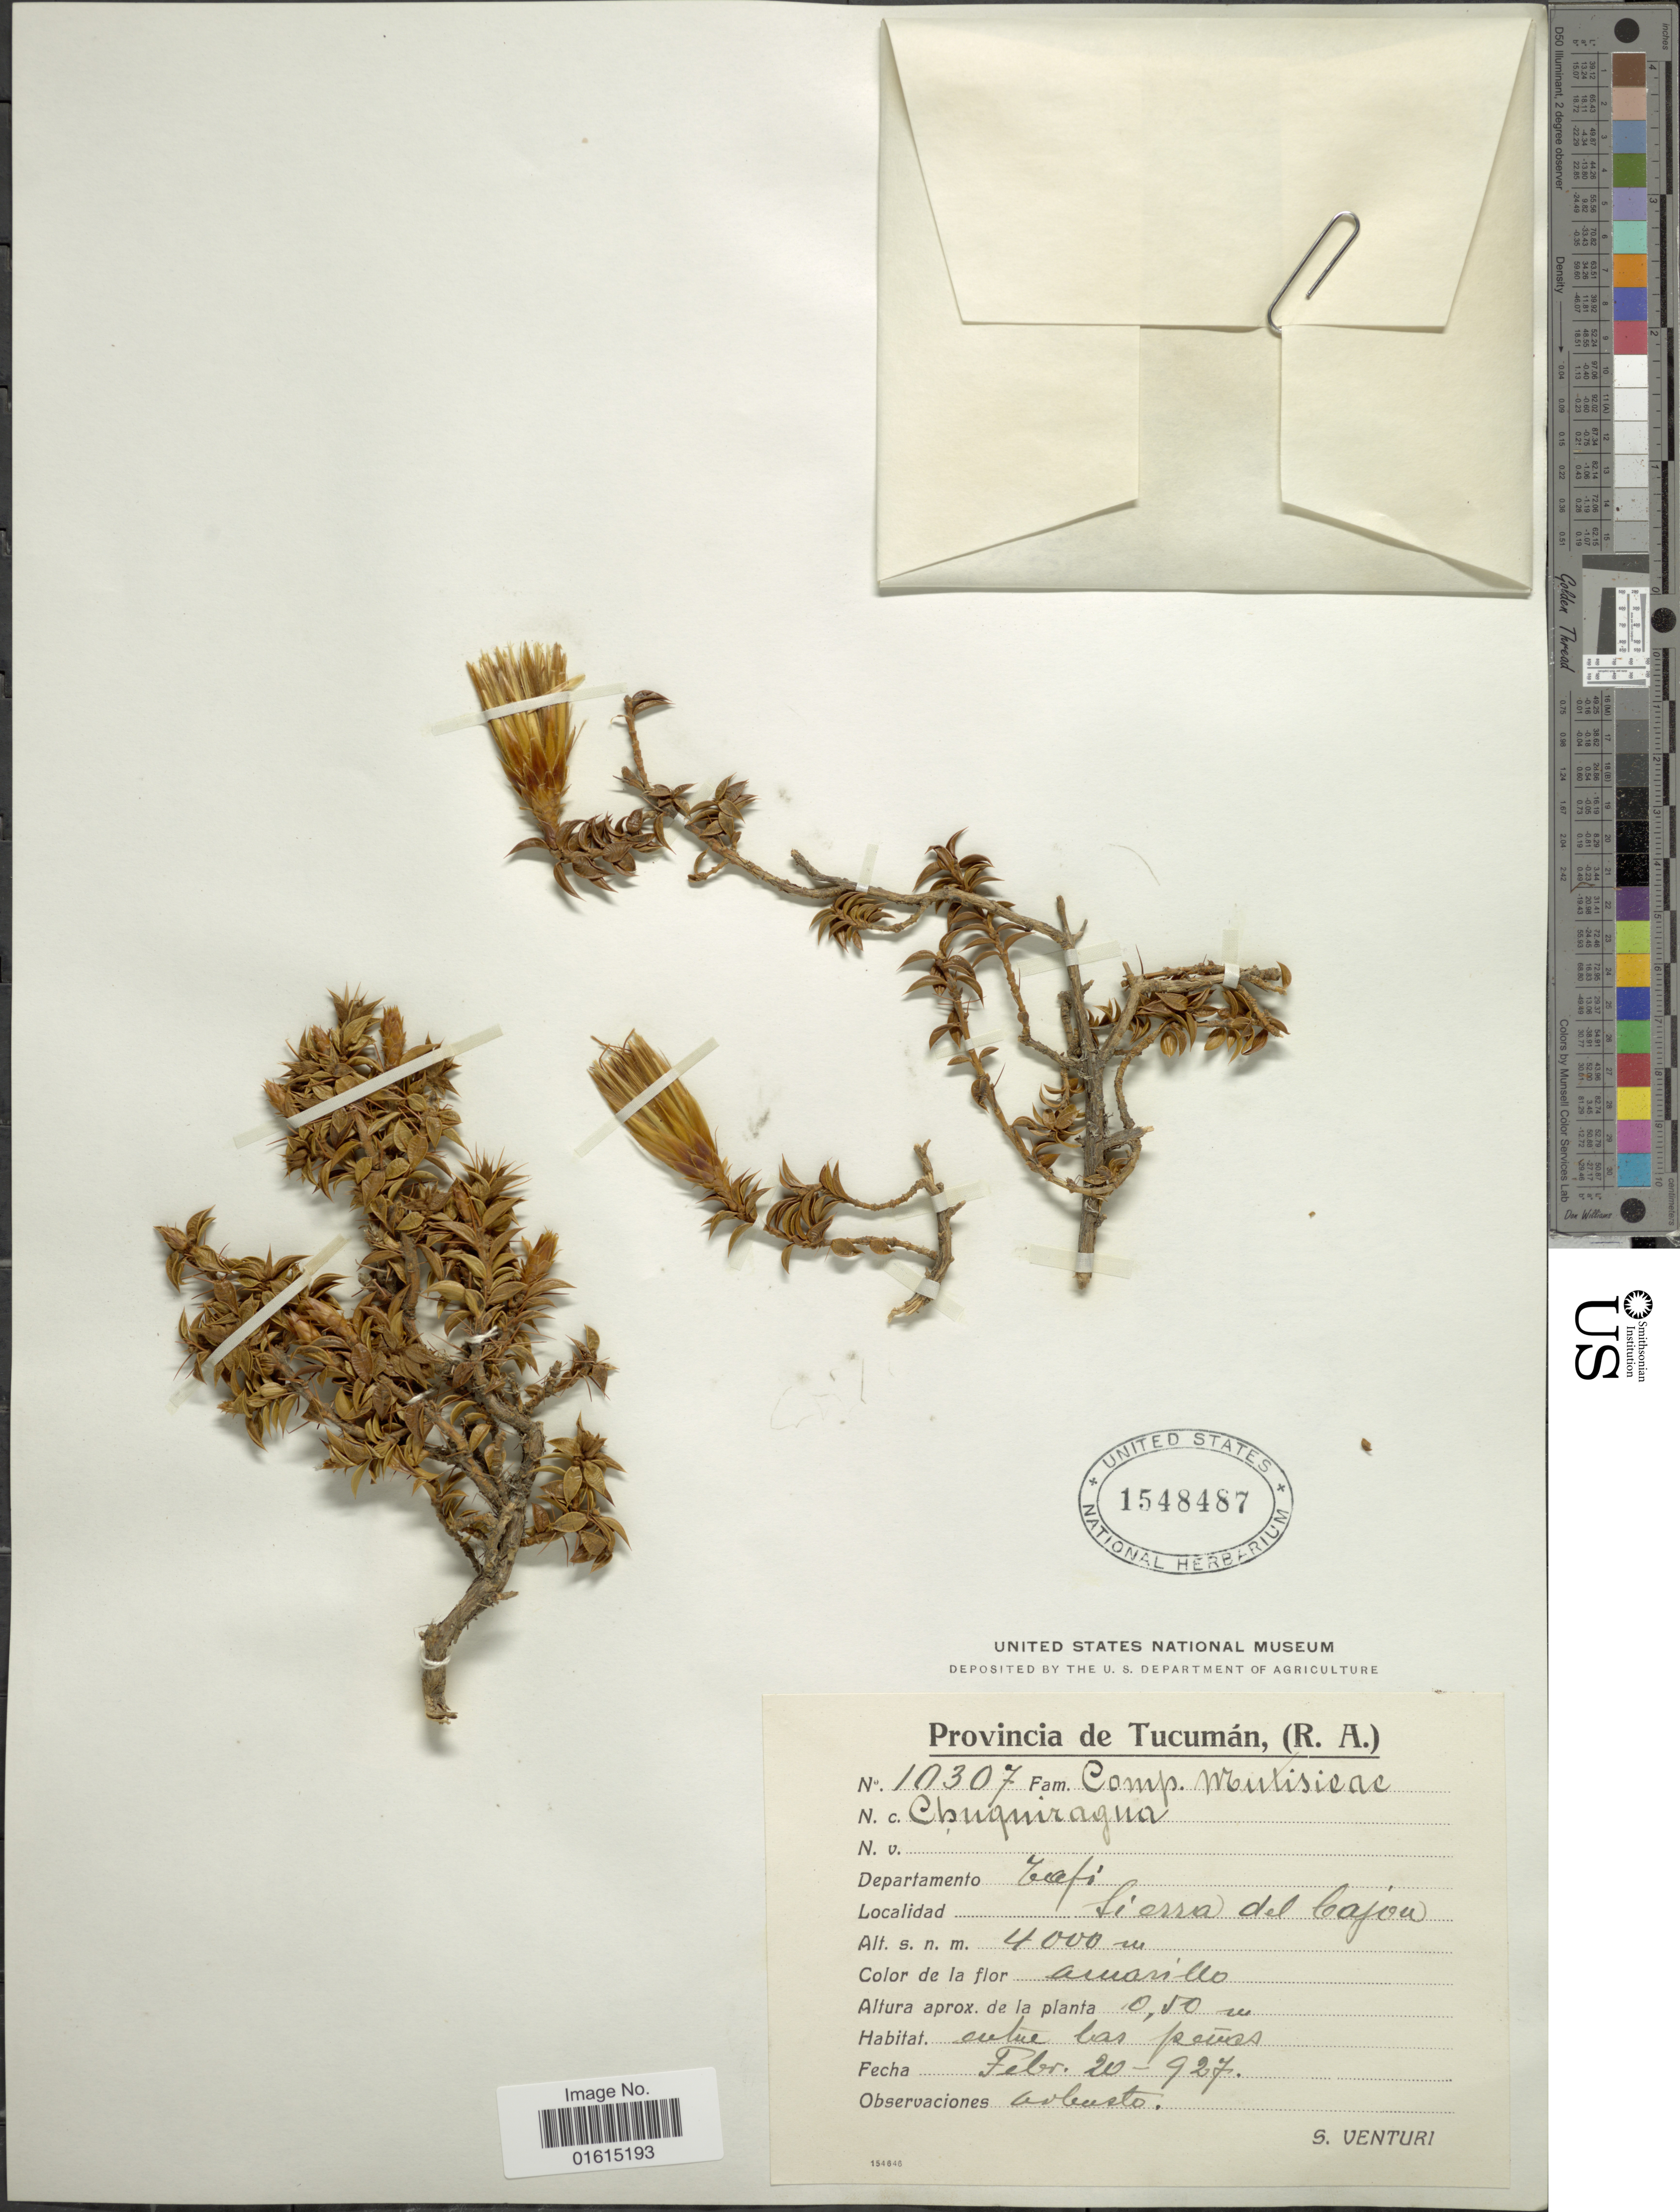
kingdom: Plantae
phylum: Tracheophyta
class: Magnoliopsida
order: Asterales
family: Asteraceae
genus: Chuquiraga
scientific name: Chuquiraga sp.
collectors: S. Venturi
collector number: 10307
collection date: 1927-02-20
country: Argentina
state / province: Tucuman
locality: Provincia de Tucuman (R. A.), Departamento Tafi, Sierra del Cajon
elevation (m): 4000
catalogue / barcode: US 1548487